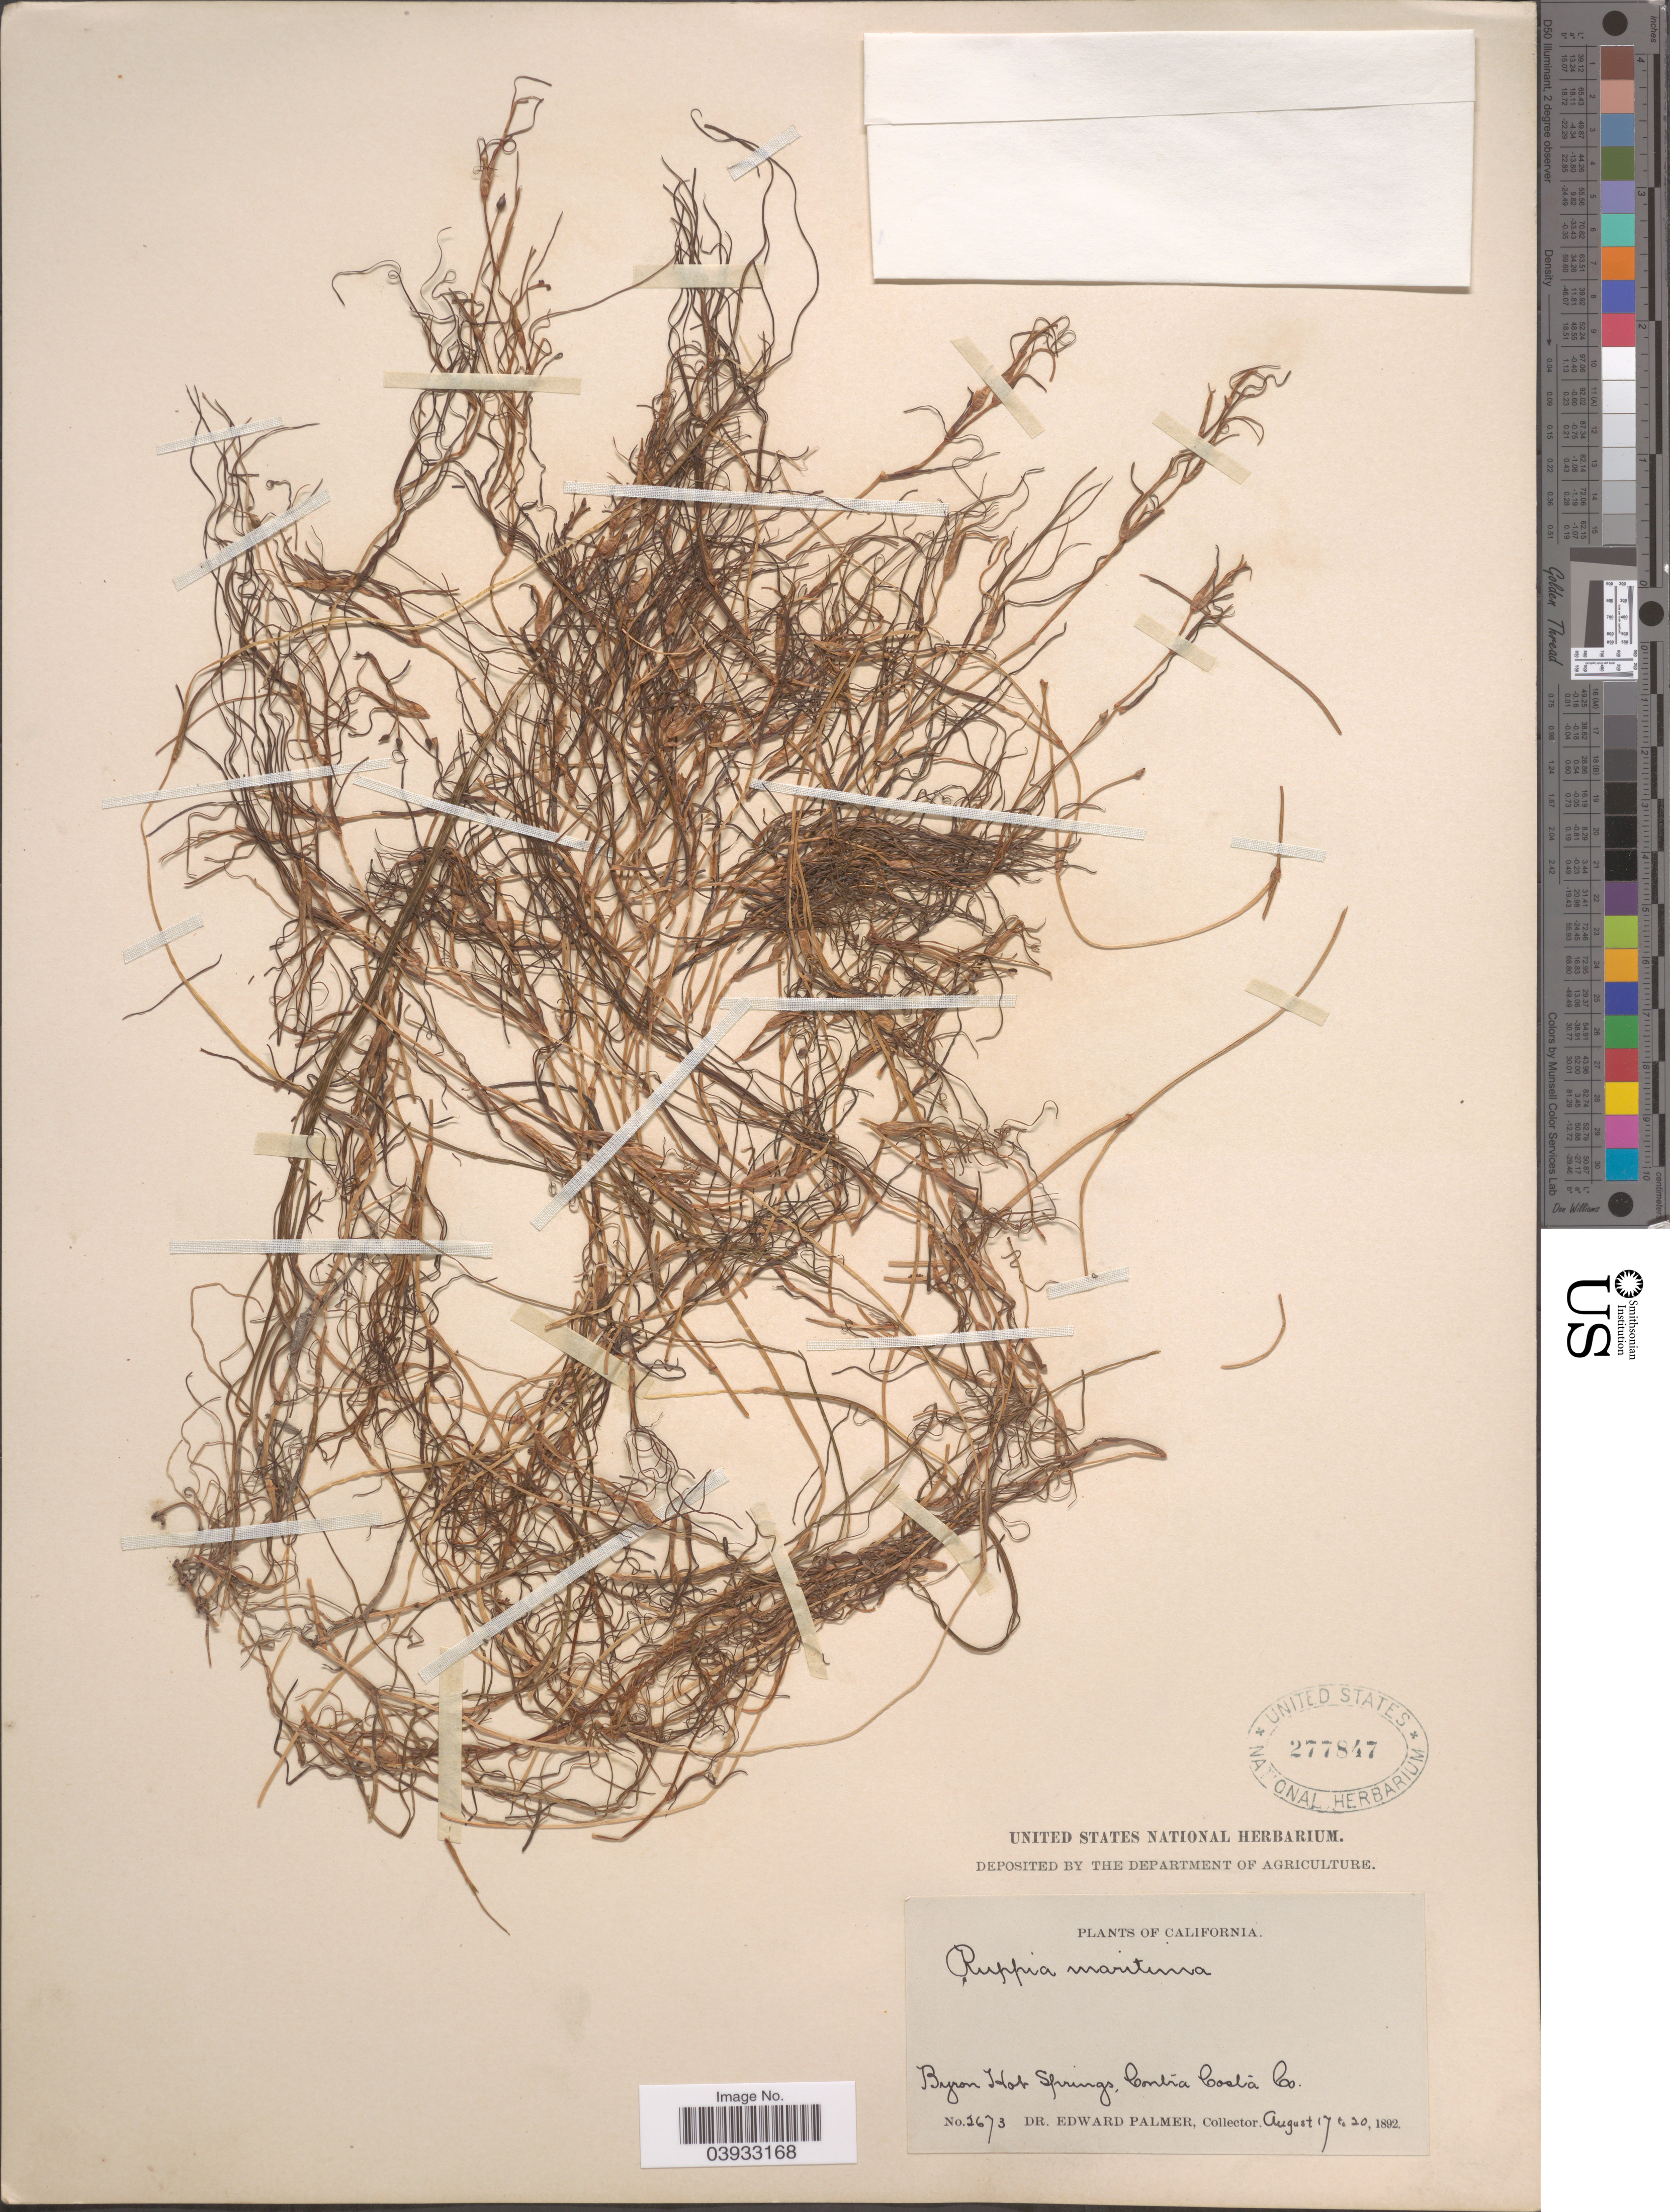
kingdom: Plantae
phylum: Tracheophyta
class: Liliopsida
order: Alismatales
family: Ruppiaceae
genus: Ruppia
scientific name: Ruppia maritima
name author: L.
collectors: E. Palmer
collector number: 2673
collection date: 1892-08-17/1892-08-20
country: United States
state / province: California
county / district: Contra Costa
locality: Byron Hot Springs, Contra Costa Co.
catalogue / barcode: US 277847